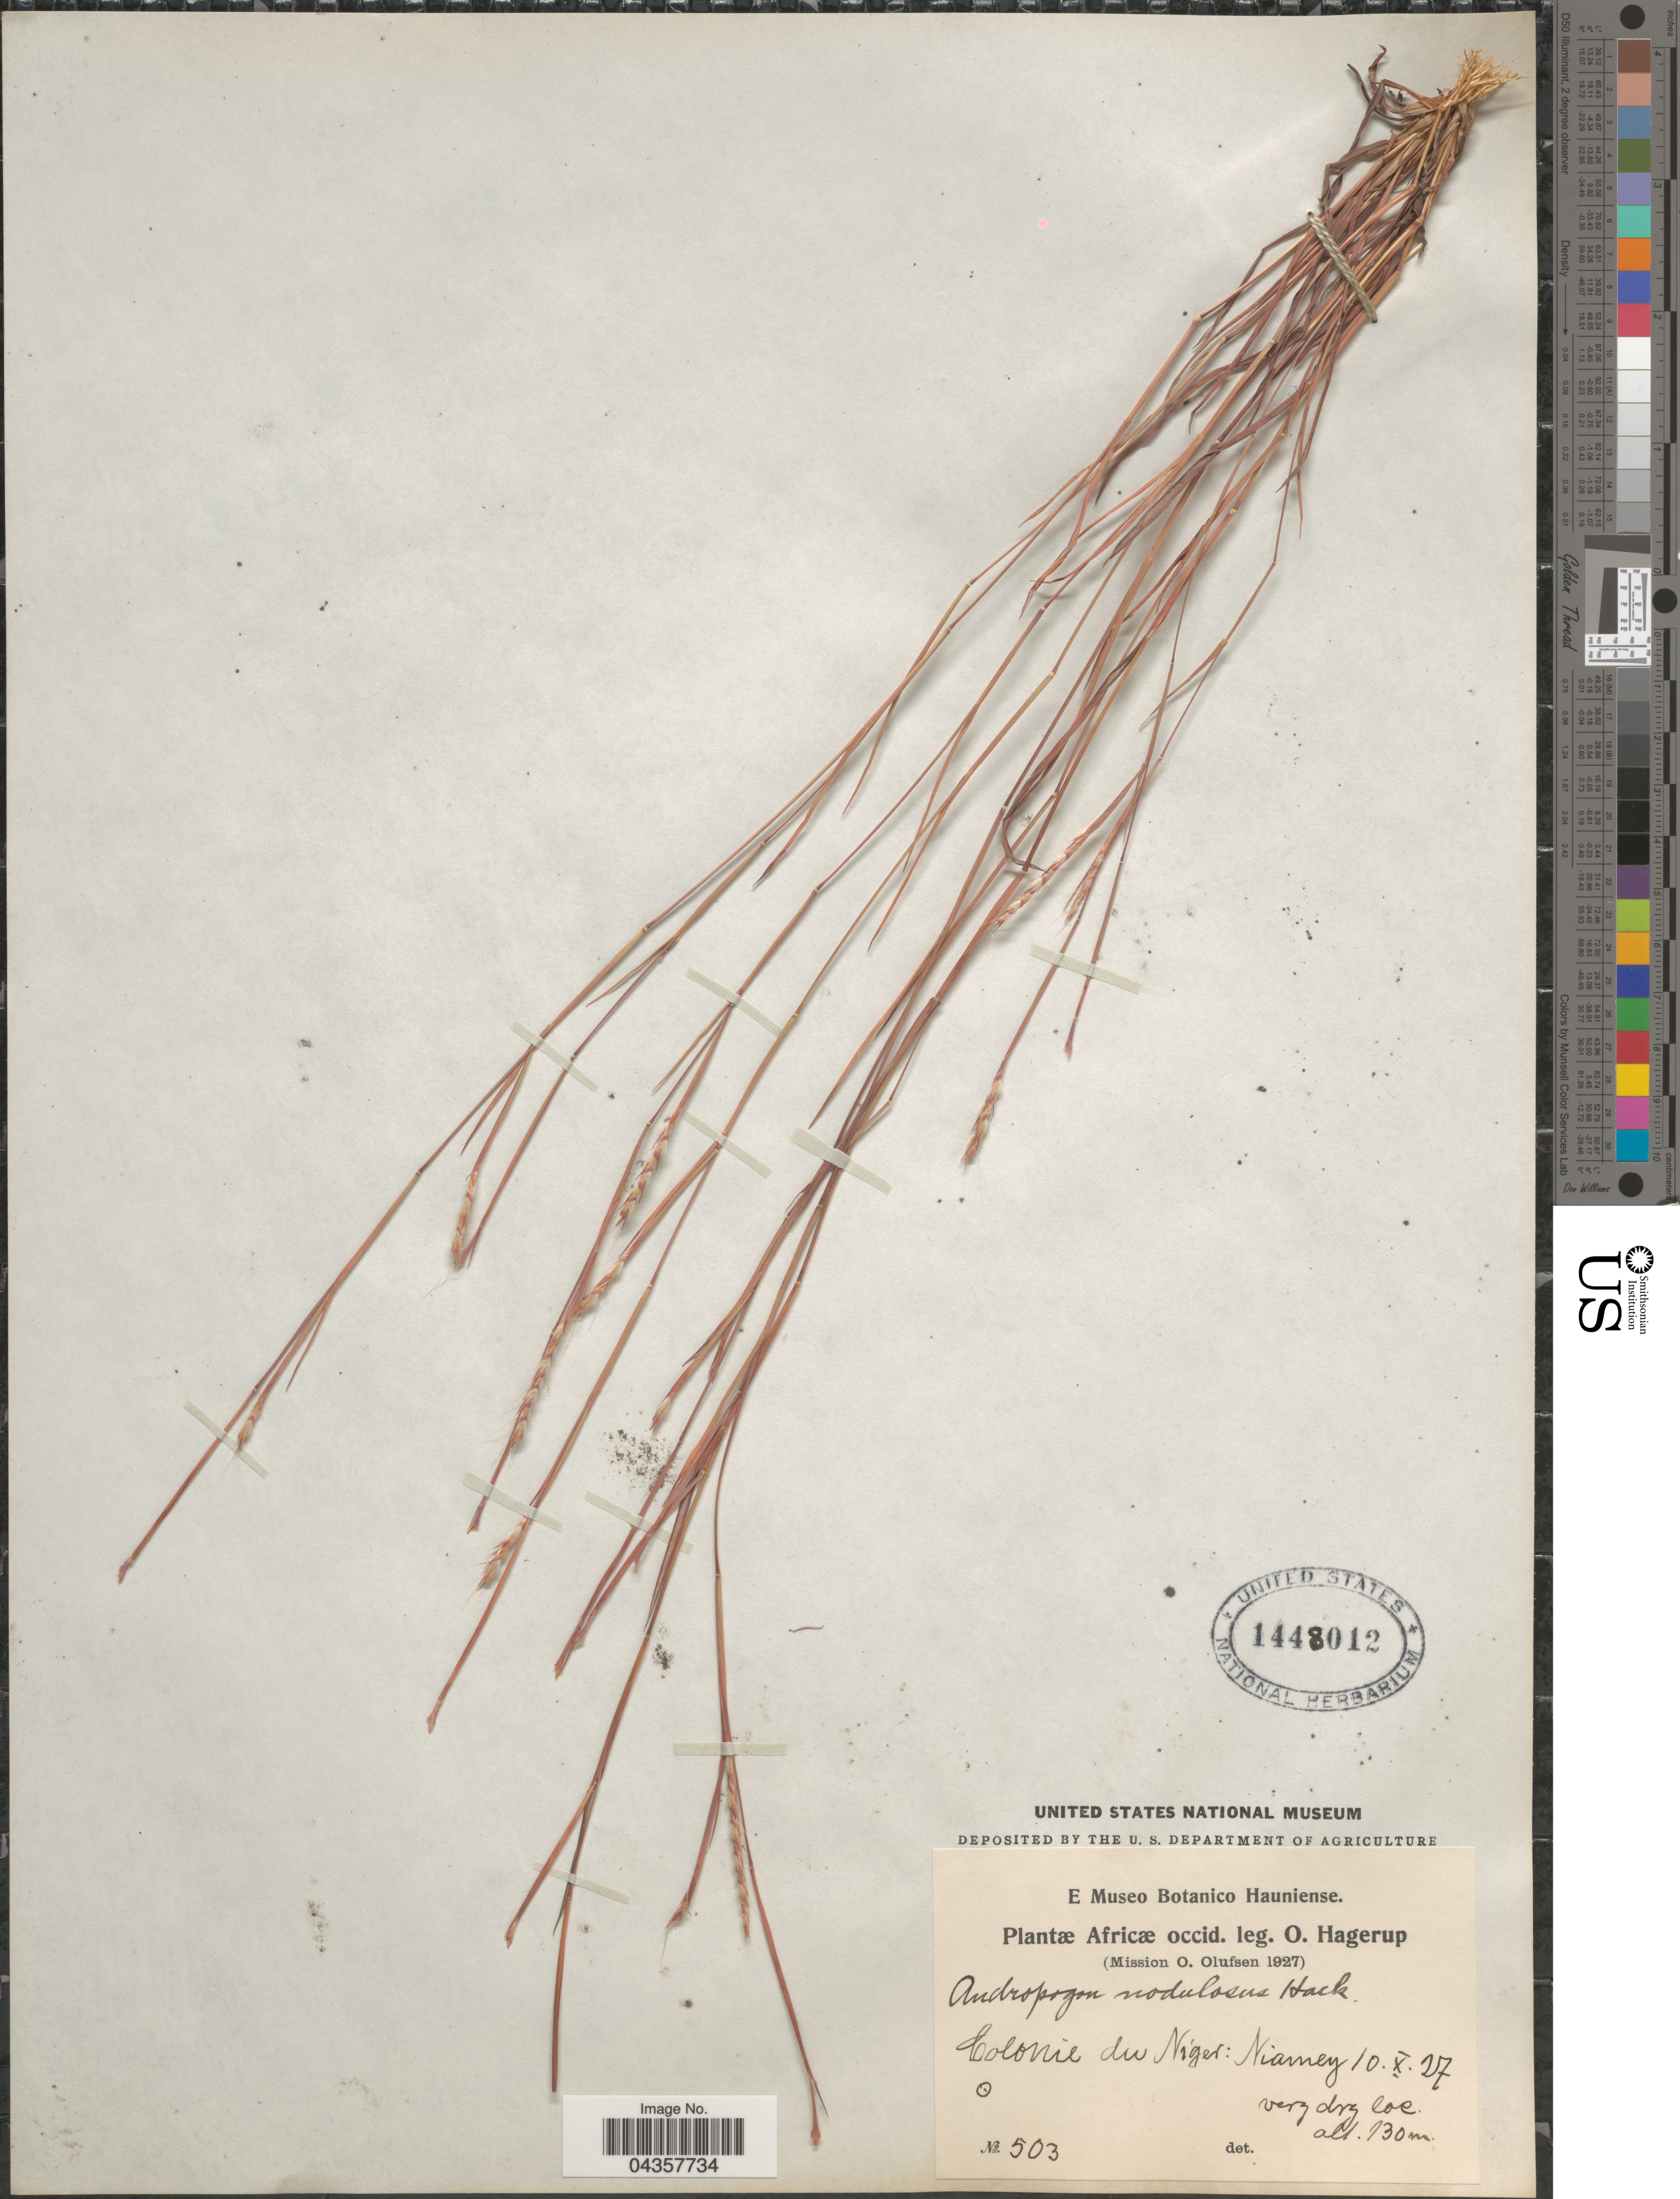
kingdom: Plantae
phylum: Tracheophyta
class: Liliopsida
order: Poales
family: Poaceae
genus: Schizachyrium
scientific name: Schizachyrium nodulosum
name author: (Hack.) Stapf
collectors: O. Hagerup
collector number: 503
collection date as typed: Transcribed d/m/y: 10/10/27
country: Niger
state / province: Niamey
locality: (Mission O. Olufsen 1927). Colonie du Niger.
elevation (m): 130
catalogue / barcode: US 1448012